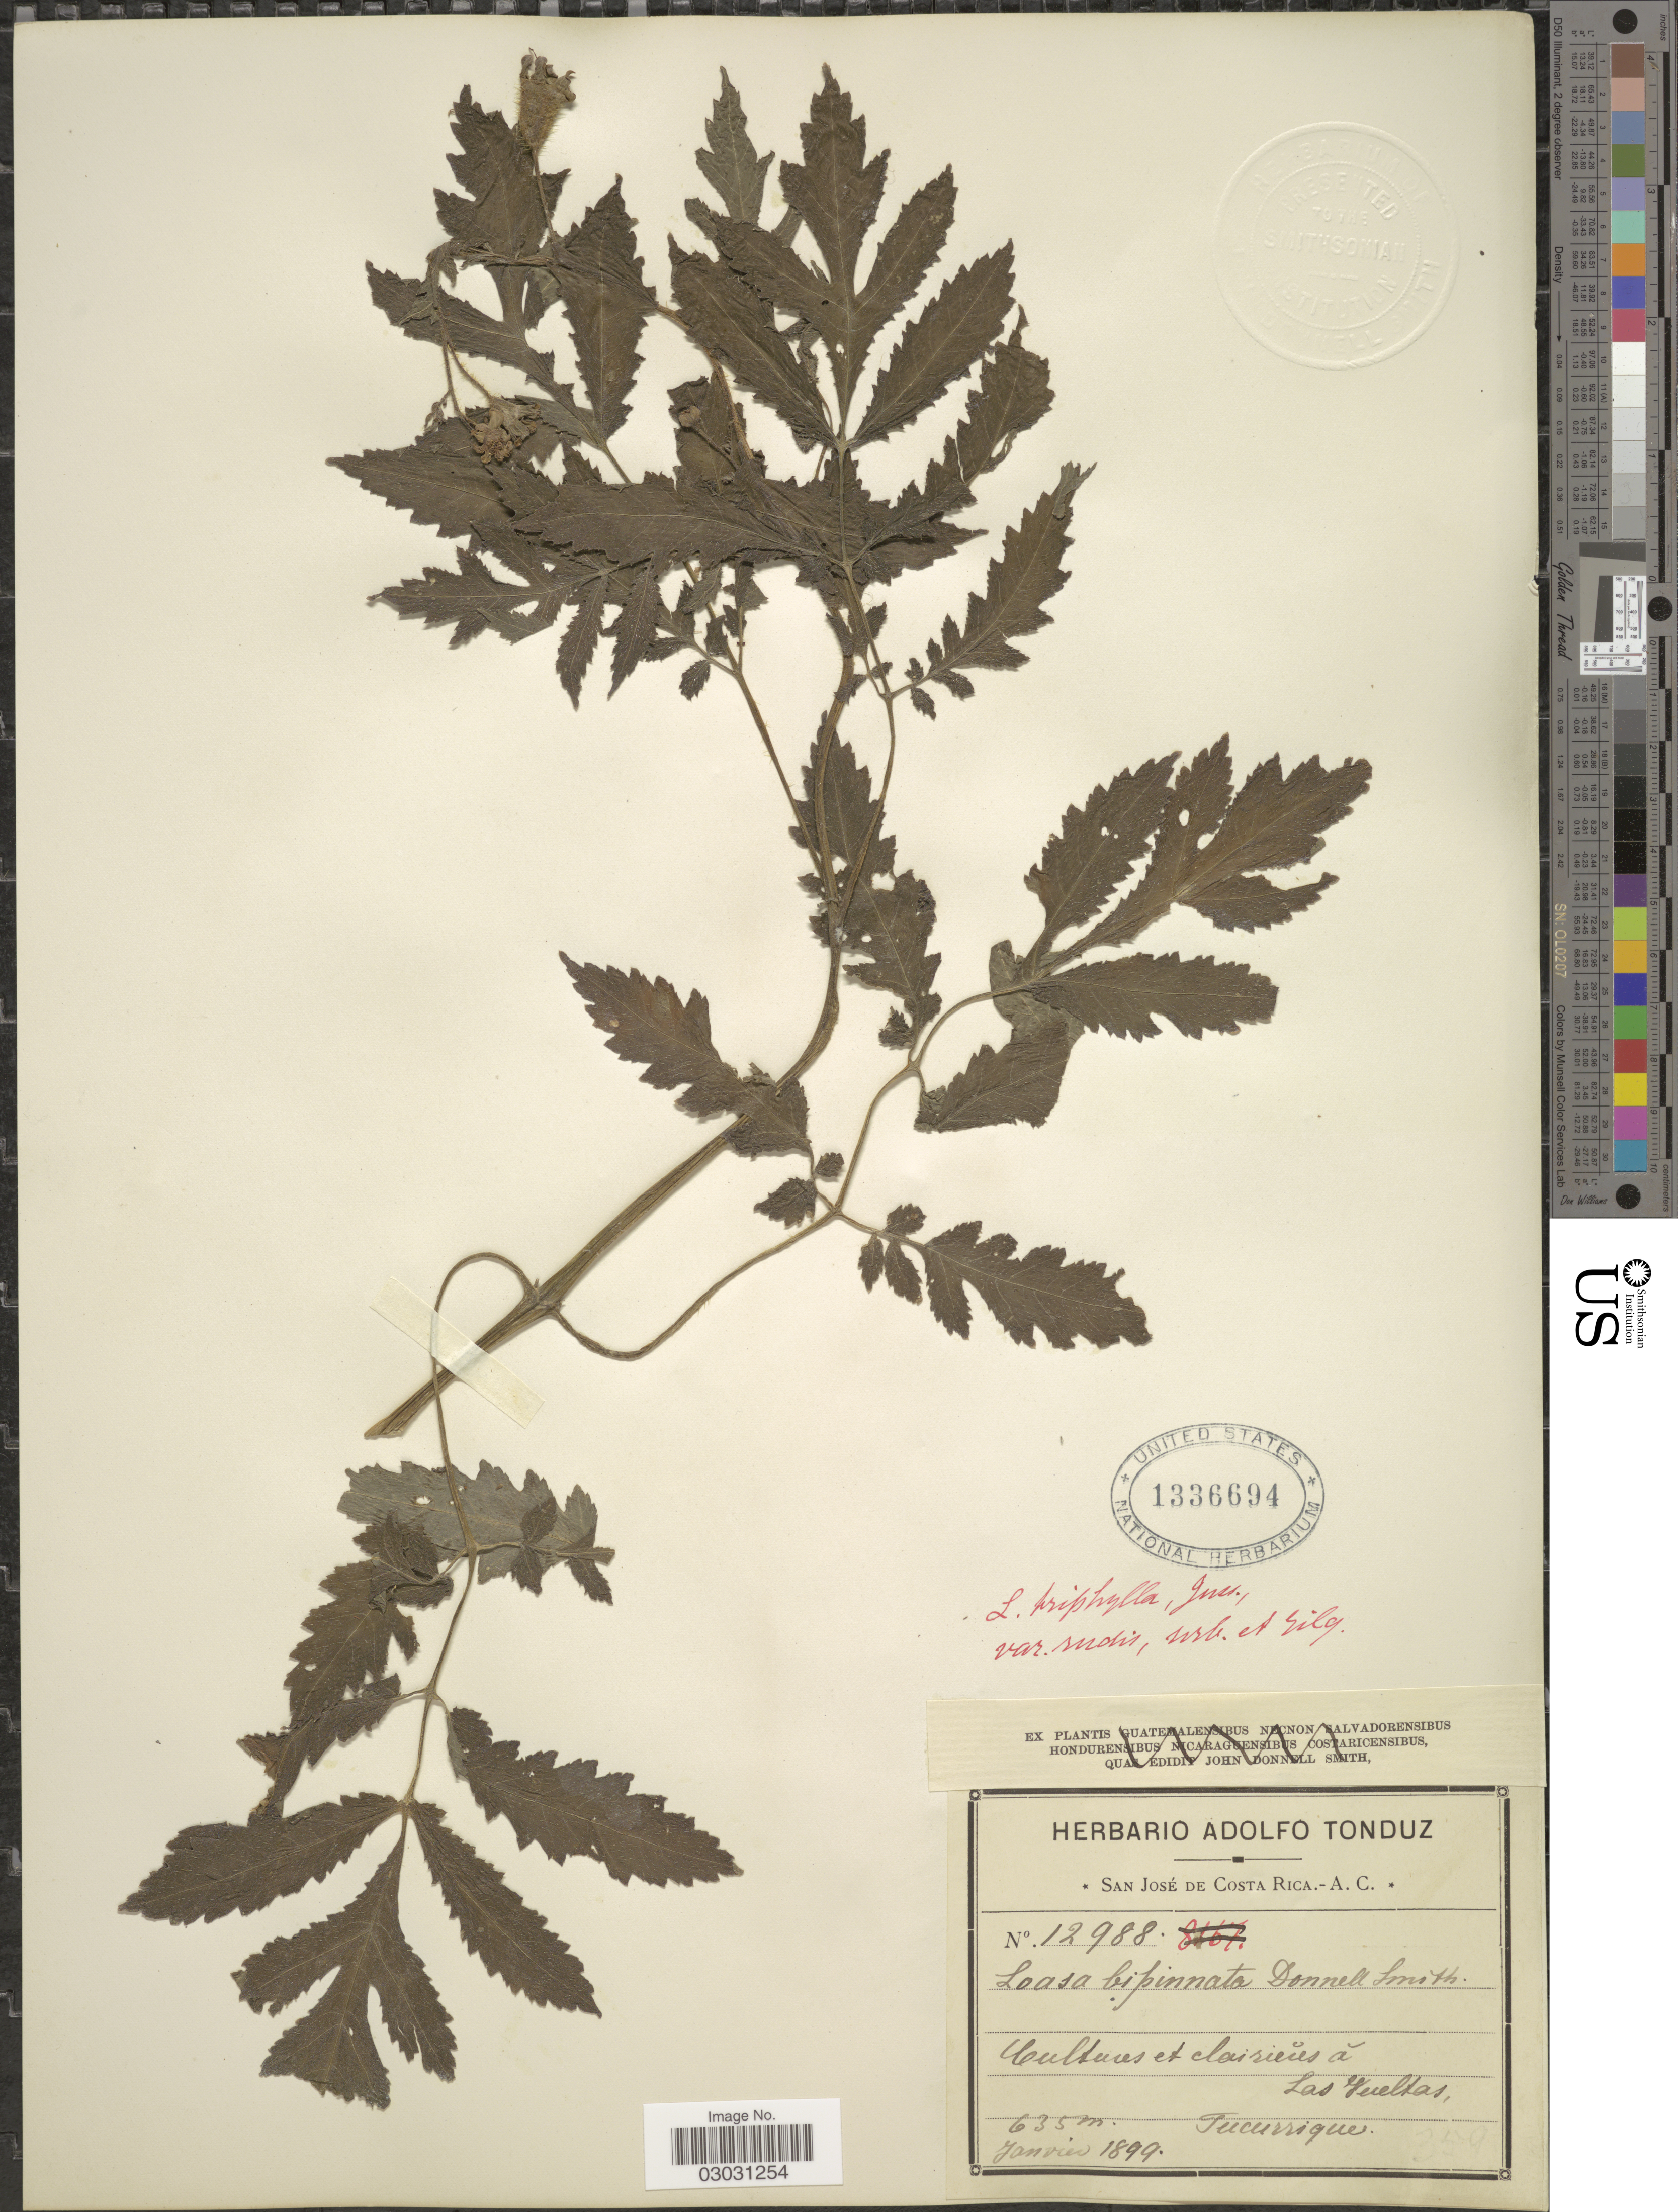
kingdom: Plantae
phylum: Tracheophyta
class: Magnoliopsida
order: Cornales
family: Loasaceae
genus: Nasa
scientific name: Nasa triphylla subsp. rudis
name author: (Benth.) Weigend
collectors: A. Tonduz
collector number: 12988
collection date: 1899-01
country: Costa Rica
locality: Cultures et clairieres á Las Vueltas, Tucurrique.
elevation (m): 635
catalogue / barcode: US 1336694